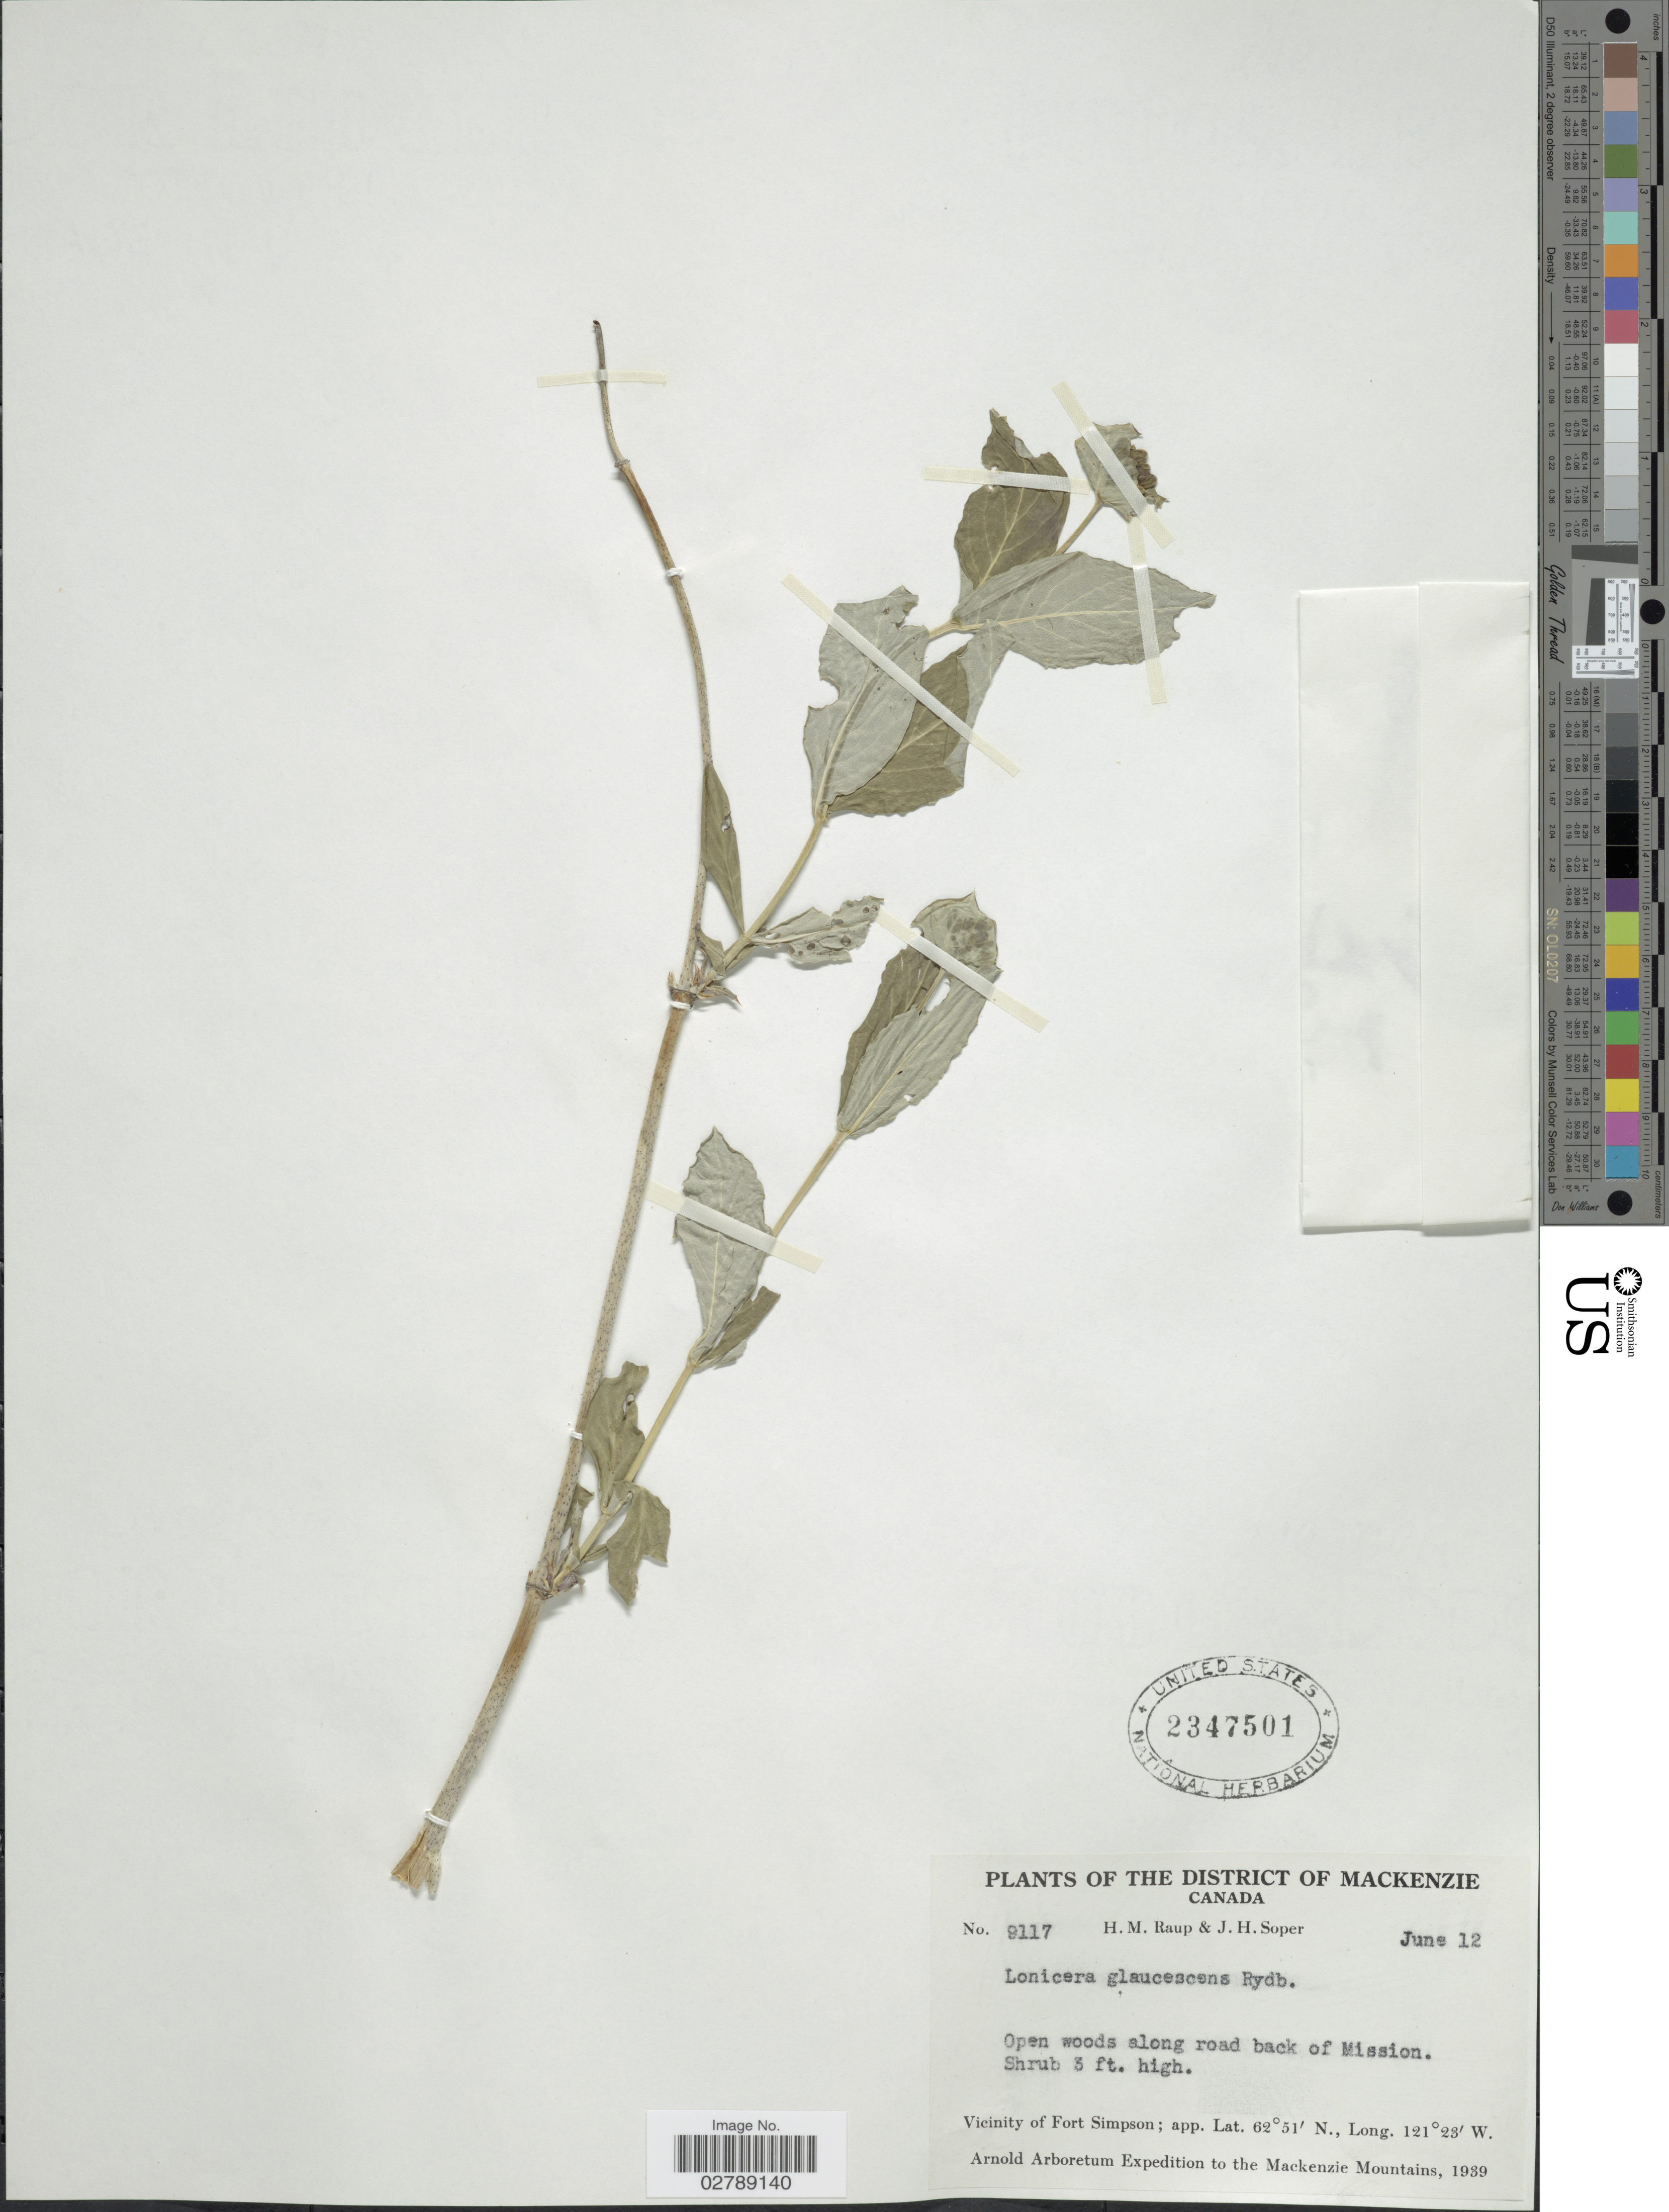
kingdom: Plantae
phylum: Tracheophyta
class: Magnoliopsida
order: Dipsacales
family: Caprifoliaceae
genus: Lonicera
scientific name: Lonicera dioica var. glaucescens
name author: (Rydb.) Butters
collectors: H. Raup & J. H. Soper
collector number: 9117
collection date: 1939-06-12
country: Canada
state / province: Northwest Territories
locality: The District of Mackenzie. Open woods along road back of Mission. Vicinity of Fort Simpson. Mackenzie Mountains.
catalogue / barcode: US 2347501